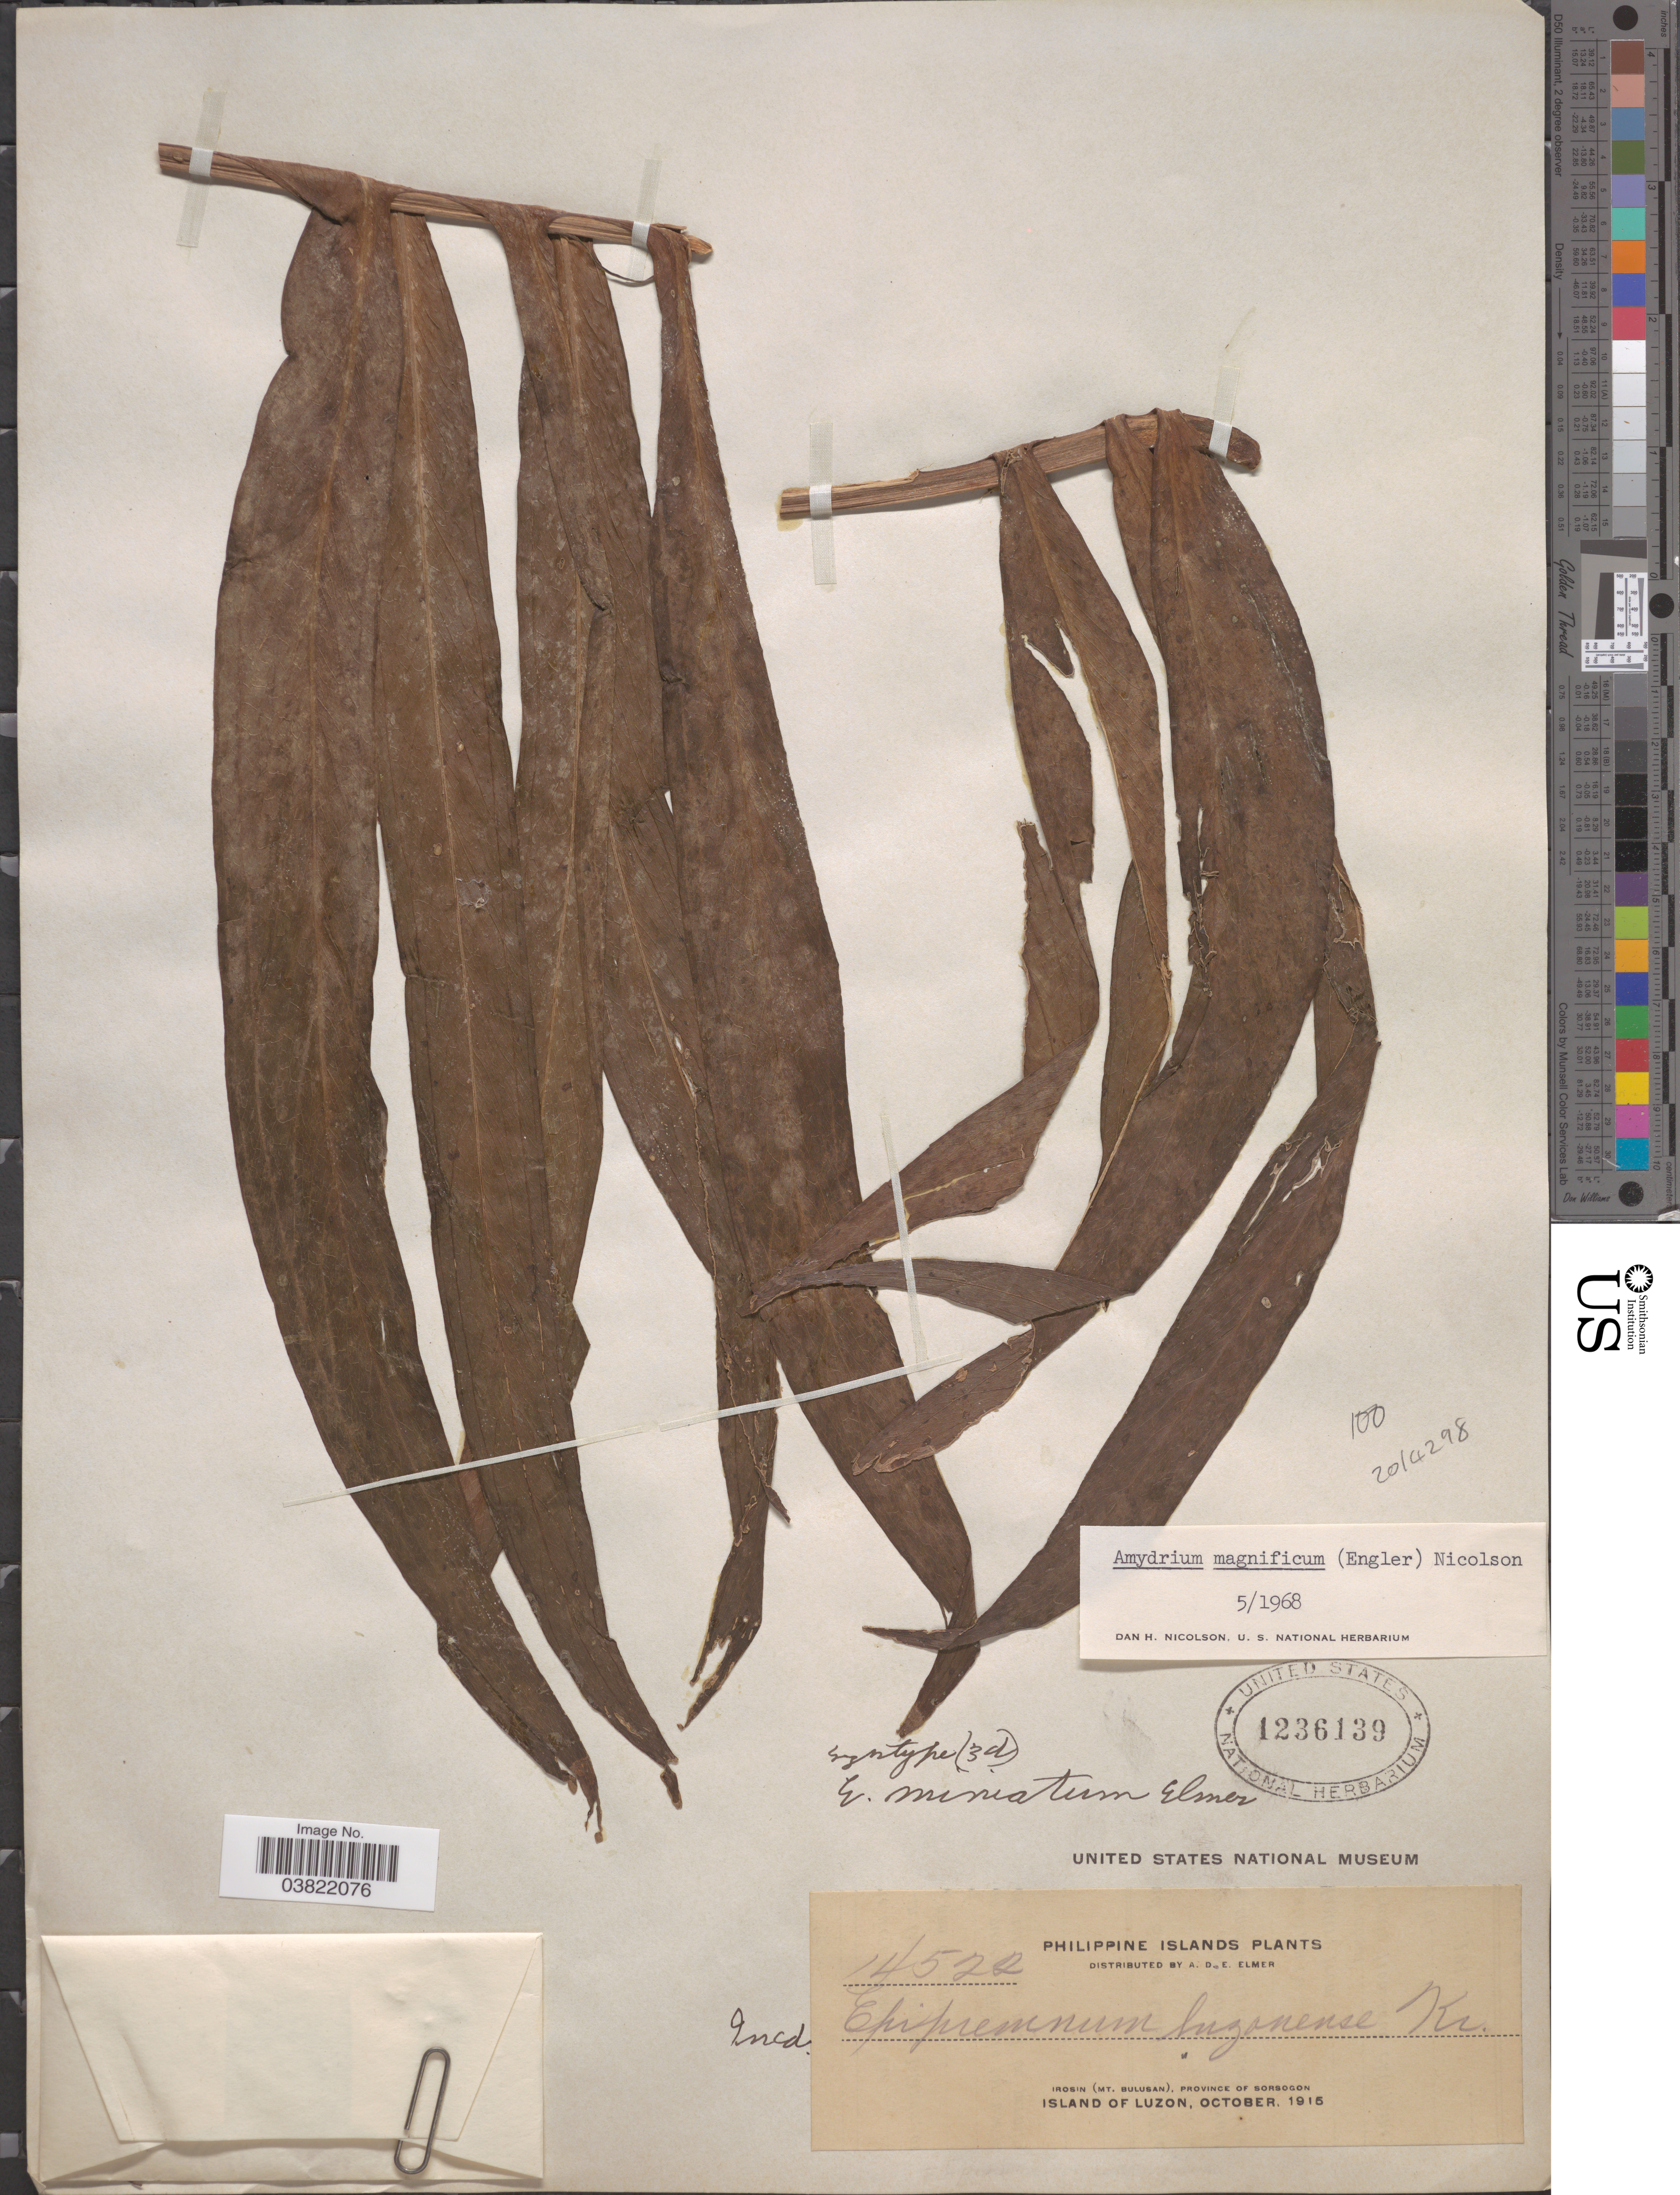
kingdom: Plantae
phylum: Tracheophyta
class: Liliopsida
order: Alismatales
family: Araceae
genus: Amydrium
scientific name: Amydrium magnificum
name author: (Engl.) Nicolson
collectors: A. D. E. Elmer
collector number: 14522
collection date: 1915-10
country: Philippines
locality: Philippine Island, Irosin (Mt. Bulusan), Province of Sorsogon, Island of Luzon.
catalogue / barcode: US 1236139